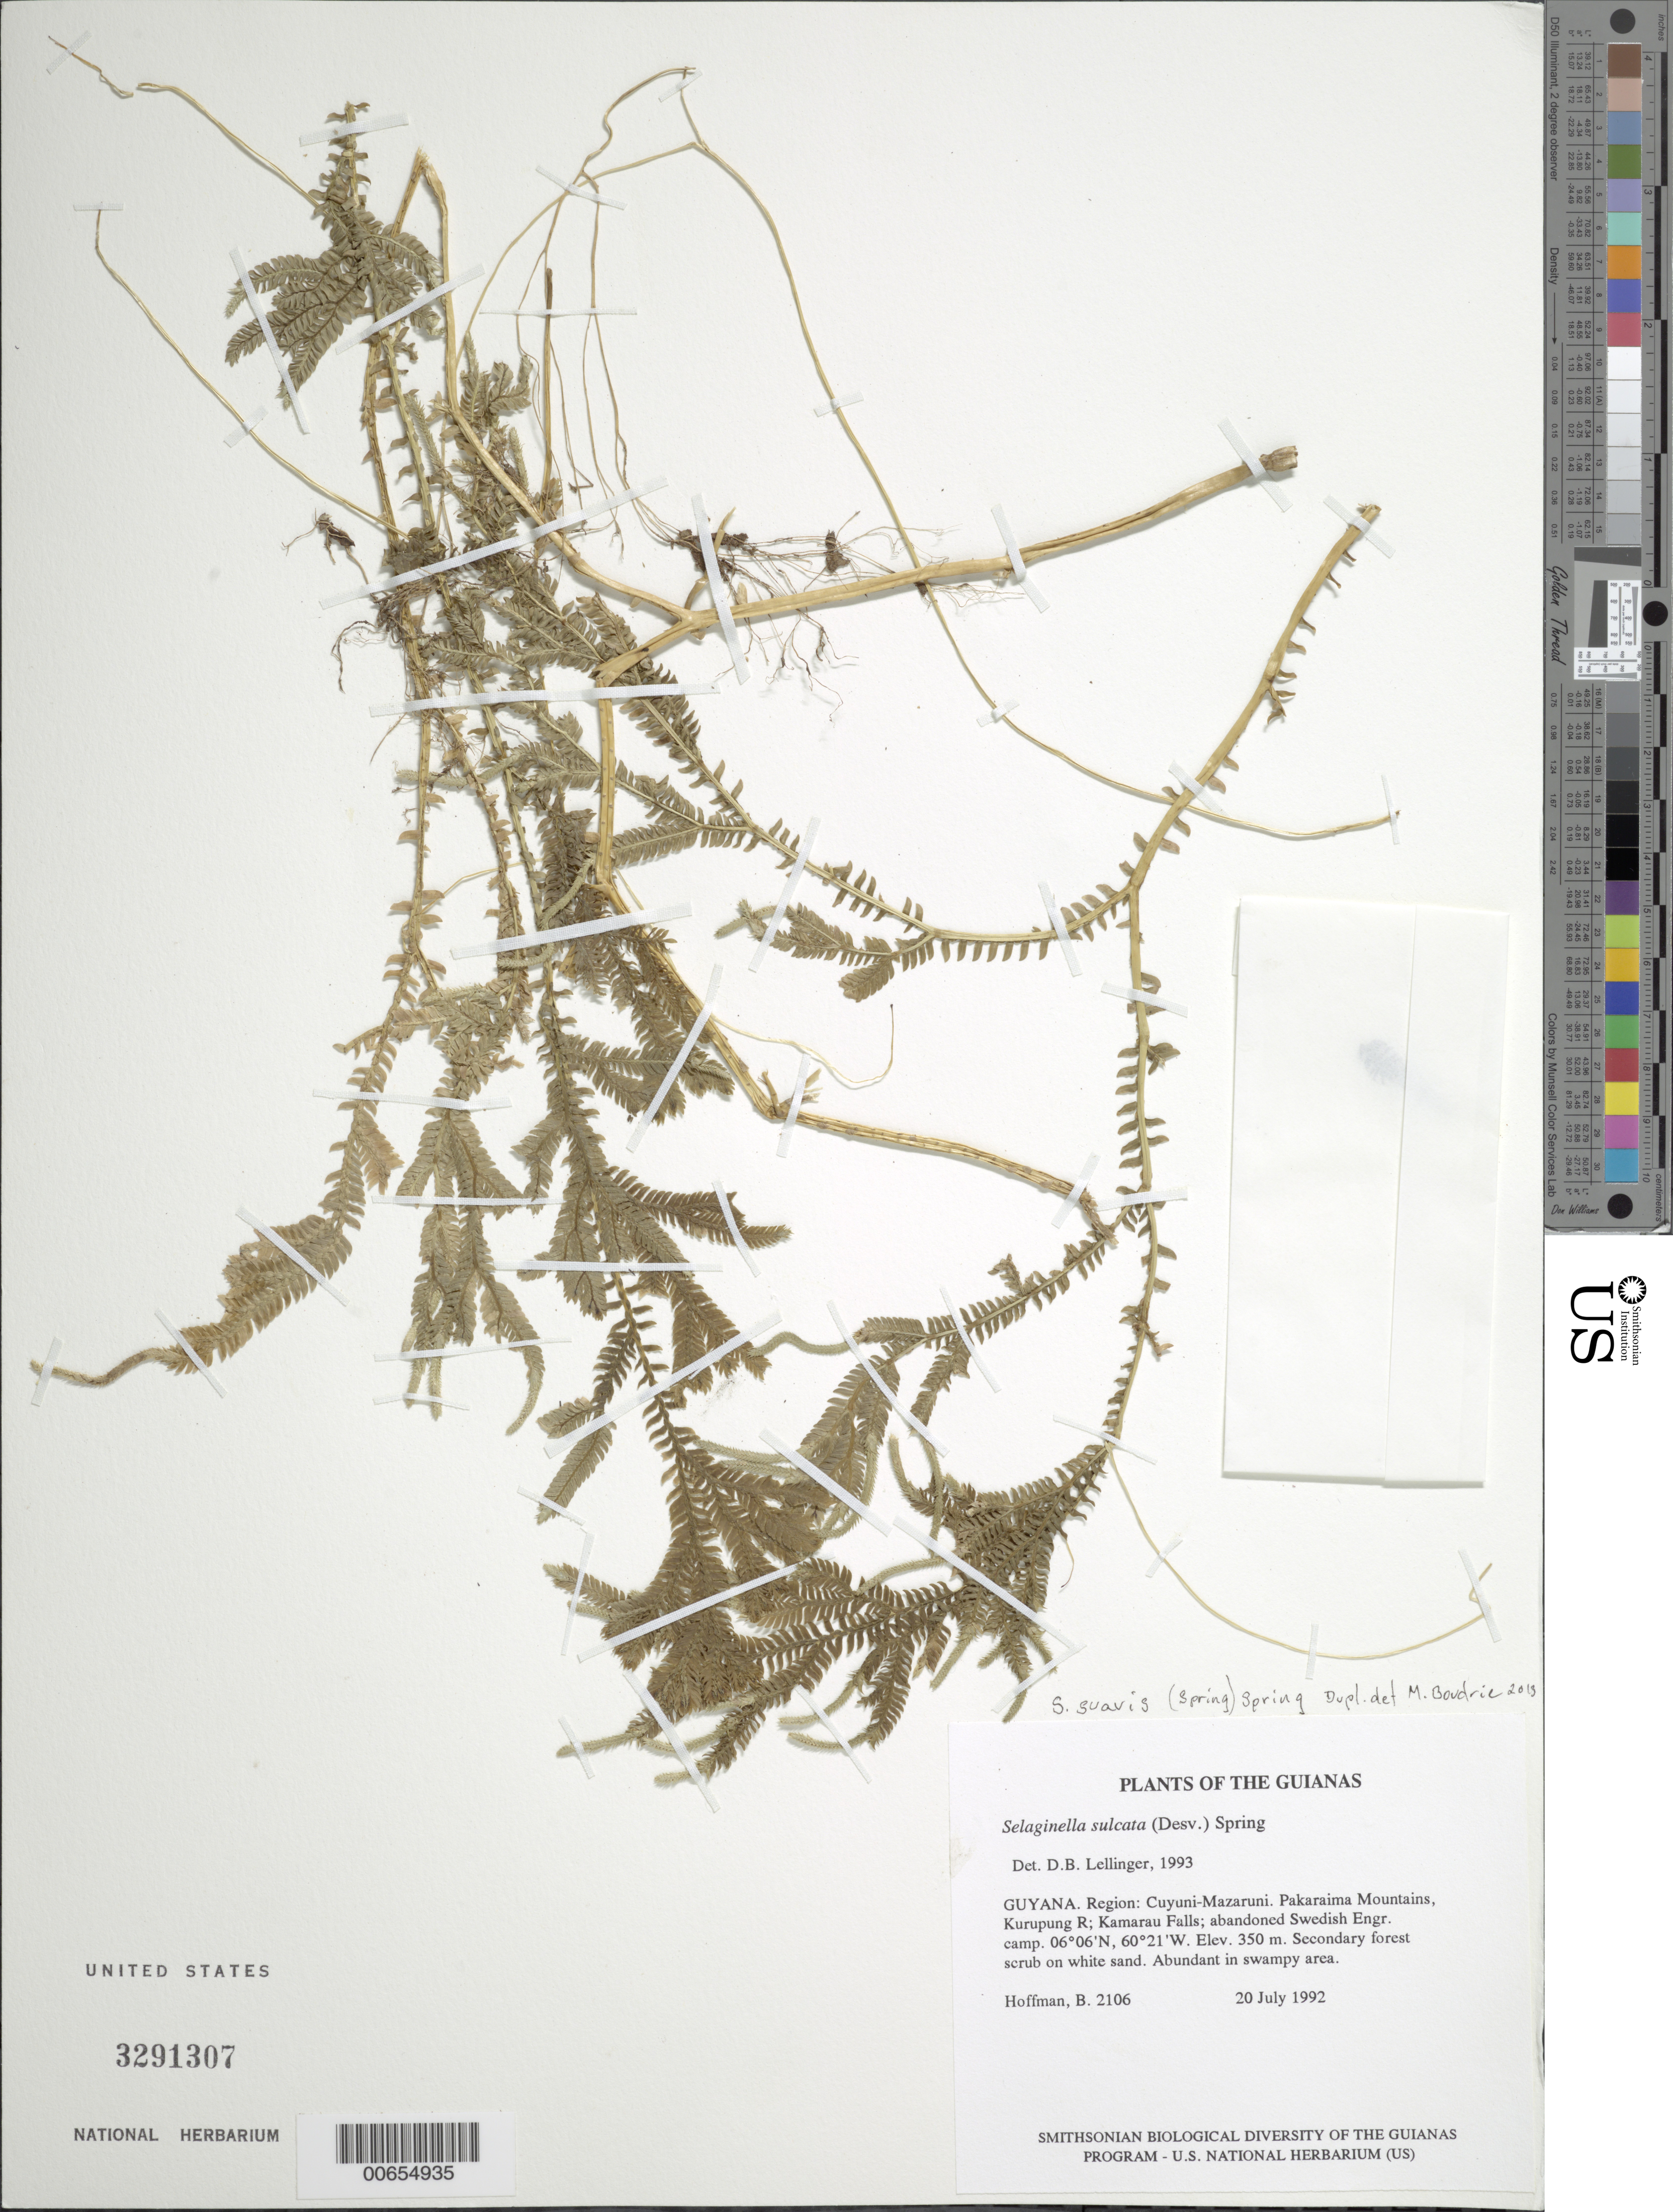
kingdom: Plantae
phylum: Tracheophyta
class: Lycopodiopsida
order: Selaginellales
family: Selaginellaceae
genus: Selaginella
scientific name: Selaginella suavis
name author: Spring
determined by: Boudrie, M.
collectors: B. Hoffman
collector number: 2106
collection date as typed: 20 July 1992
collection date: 1992-07-20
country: Guyana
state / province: Cuyuni-Mazaruni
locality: Pakaraima Mountains, Kurupung River; Kumarau Falls; abandoned Swedish engineering compound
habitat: Secondary forest scrub on white sand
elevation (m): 350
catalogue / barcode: US 3291307